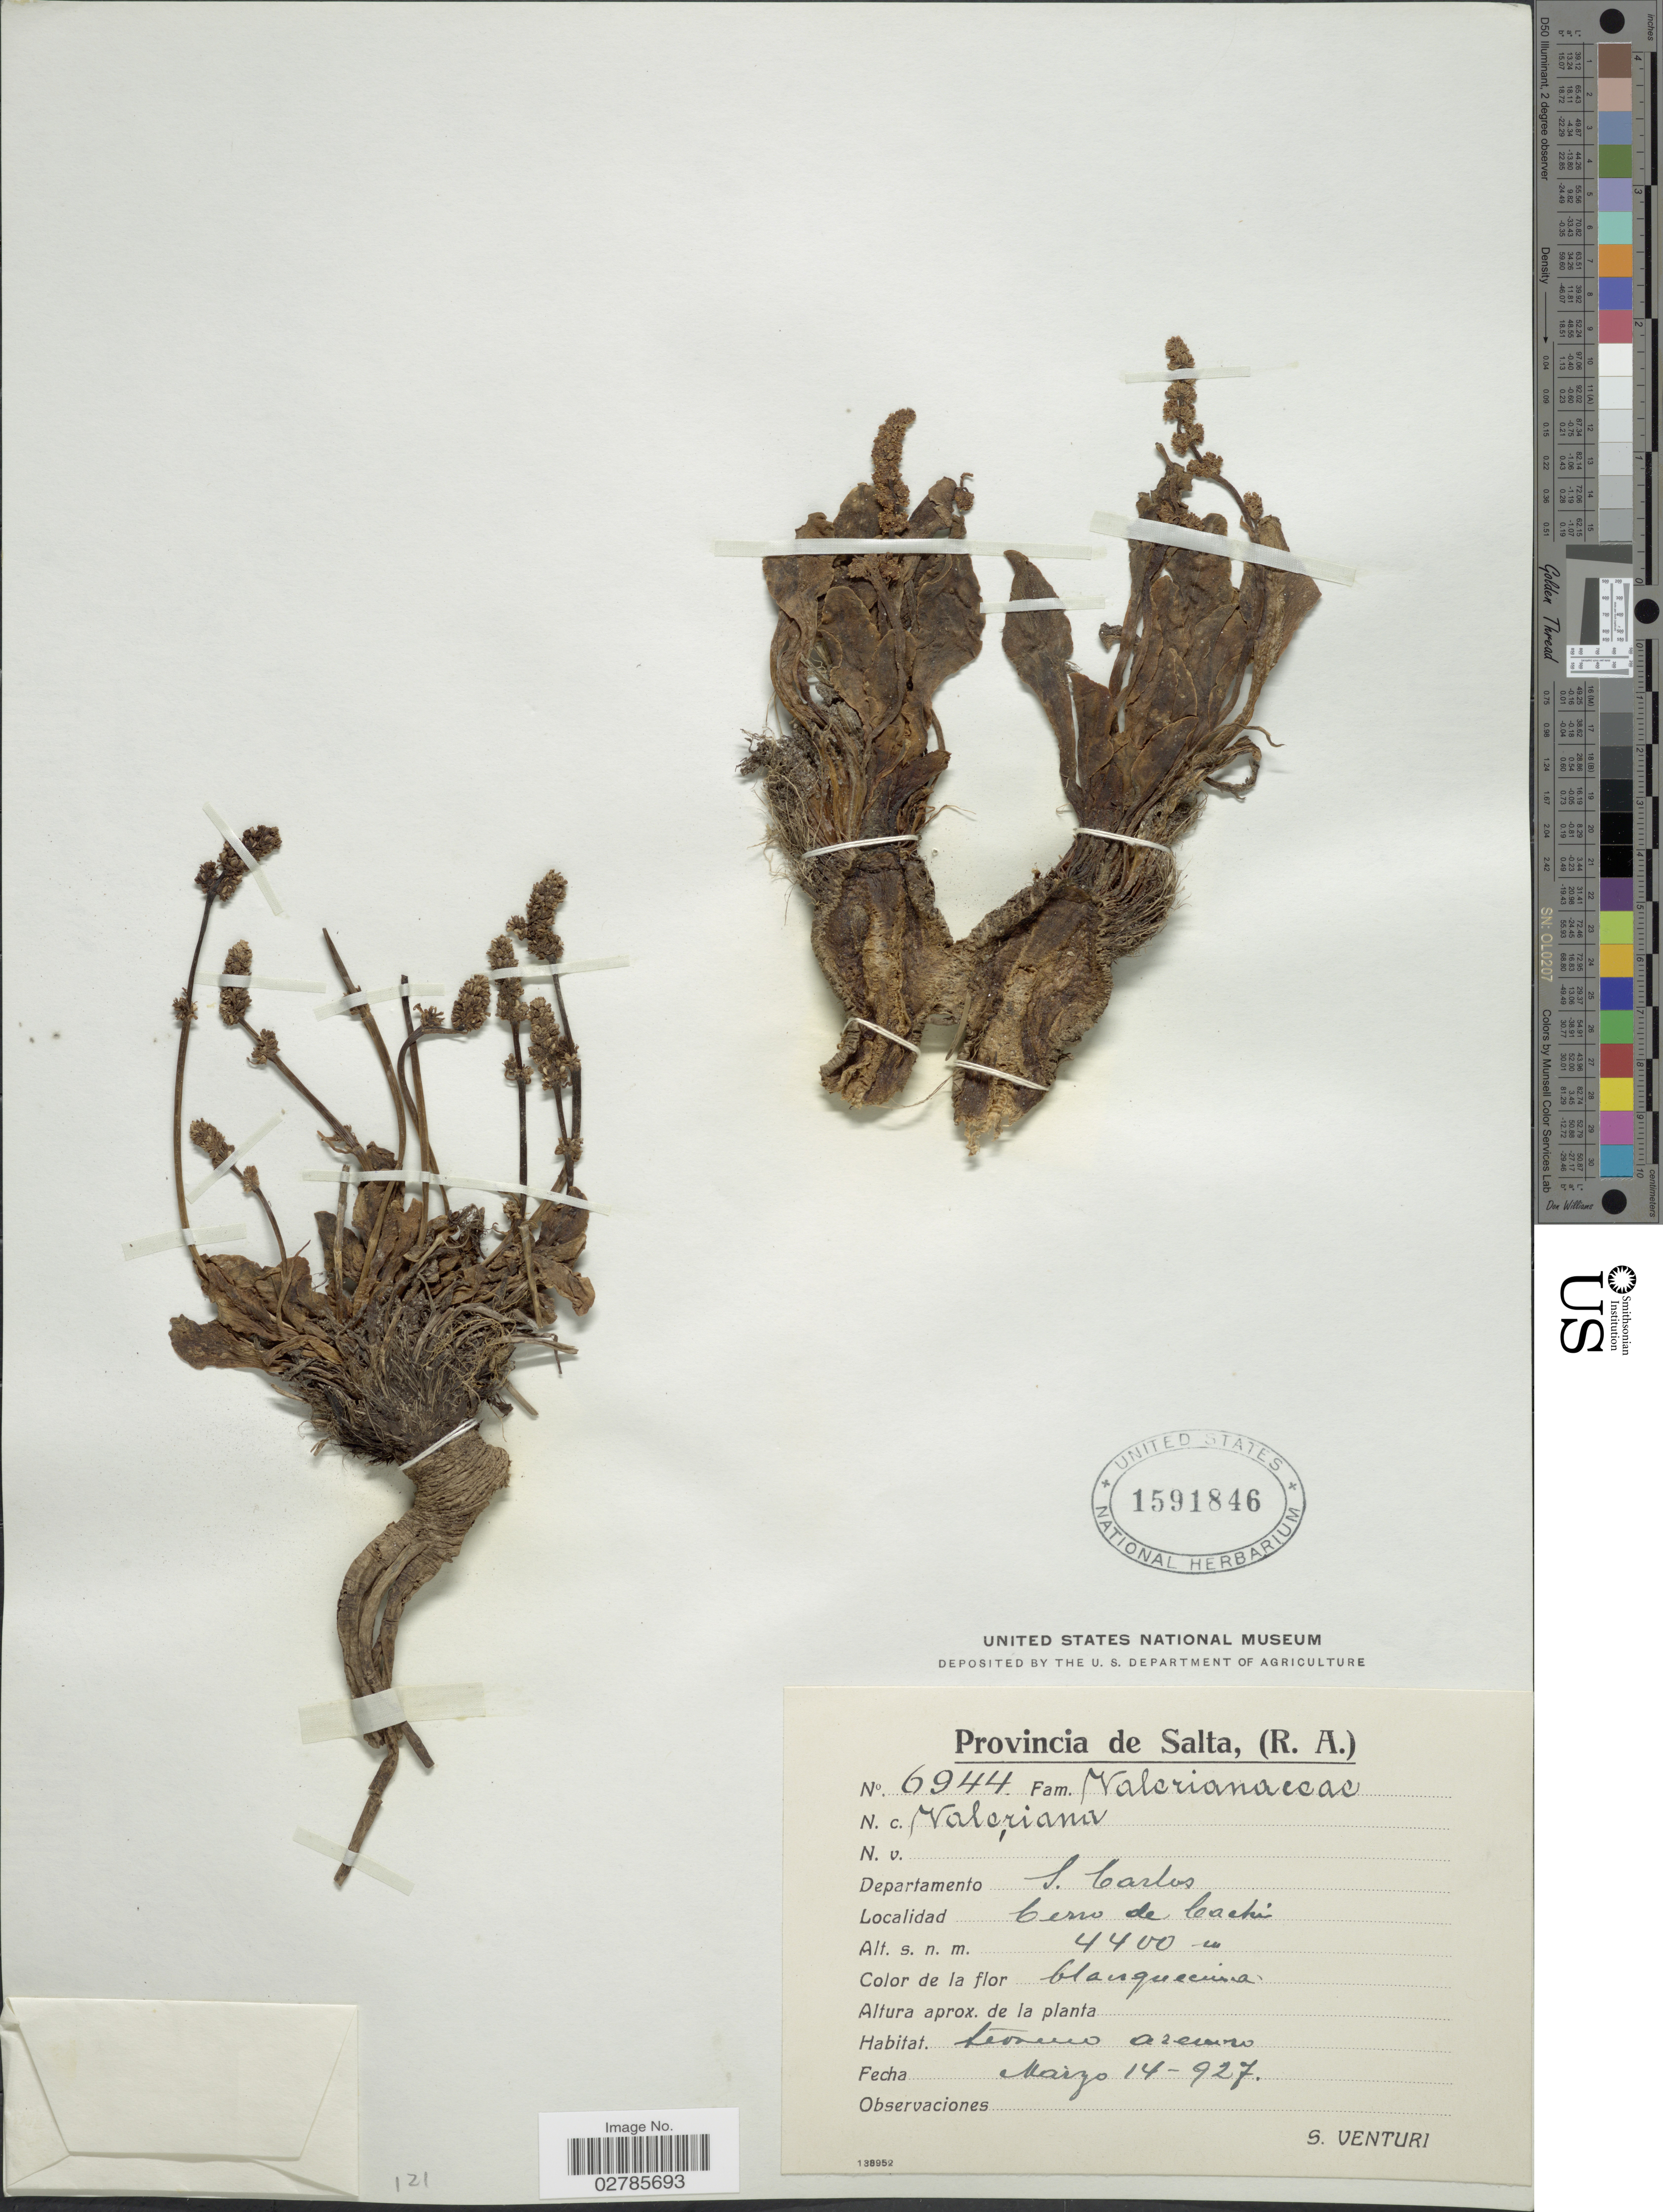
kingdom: Plantae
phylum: Tracheophyta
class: Magnoliopsida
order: Dipsacales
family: Caprifoliaceae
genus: Valeriana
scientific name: Valeriana sp.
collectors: S. Venturi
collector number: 6944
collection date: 1927-03-14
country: Argentina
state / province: Salta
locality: Departamento S. Carlos, Cerro de Cachi.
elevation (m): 4400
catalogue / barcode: US 1591846